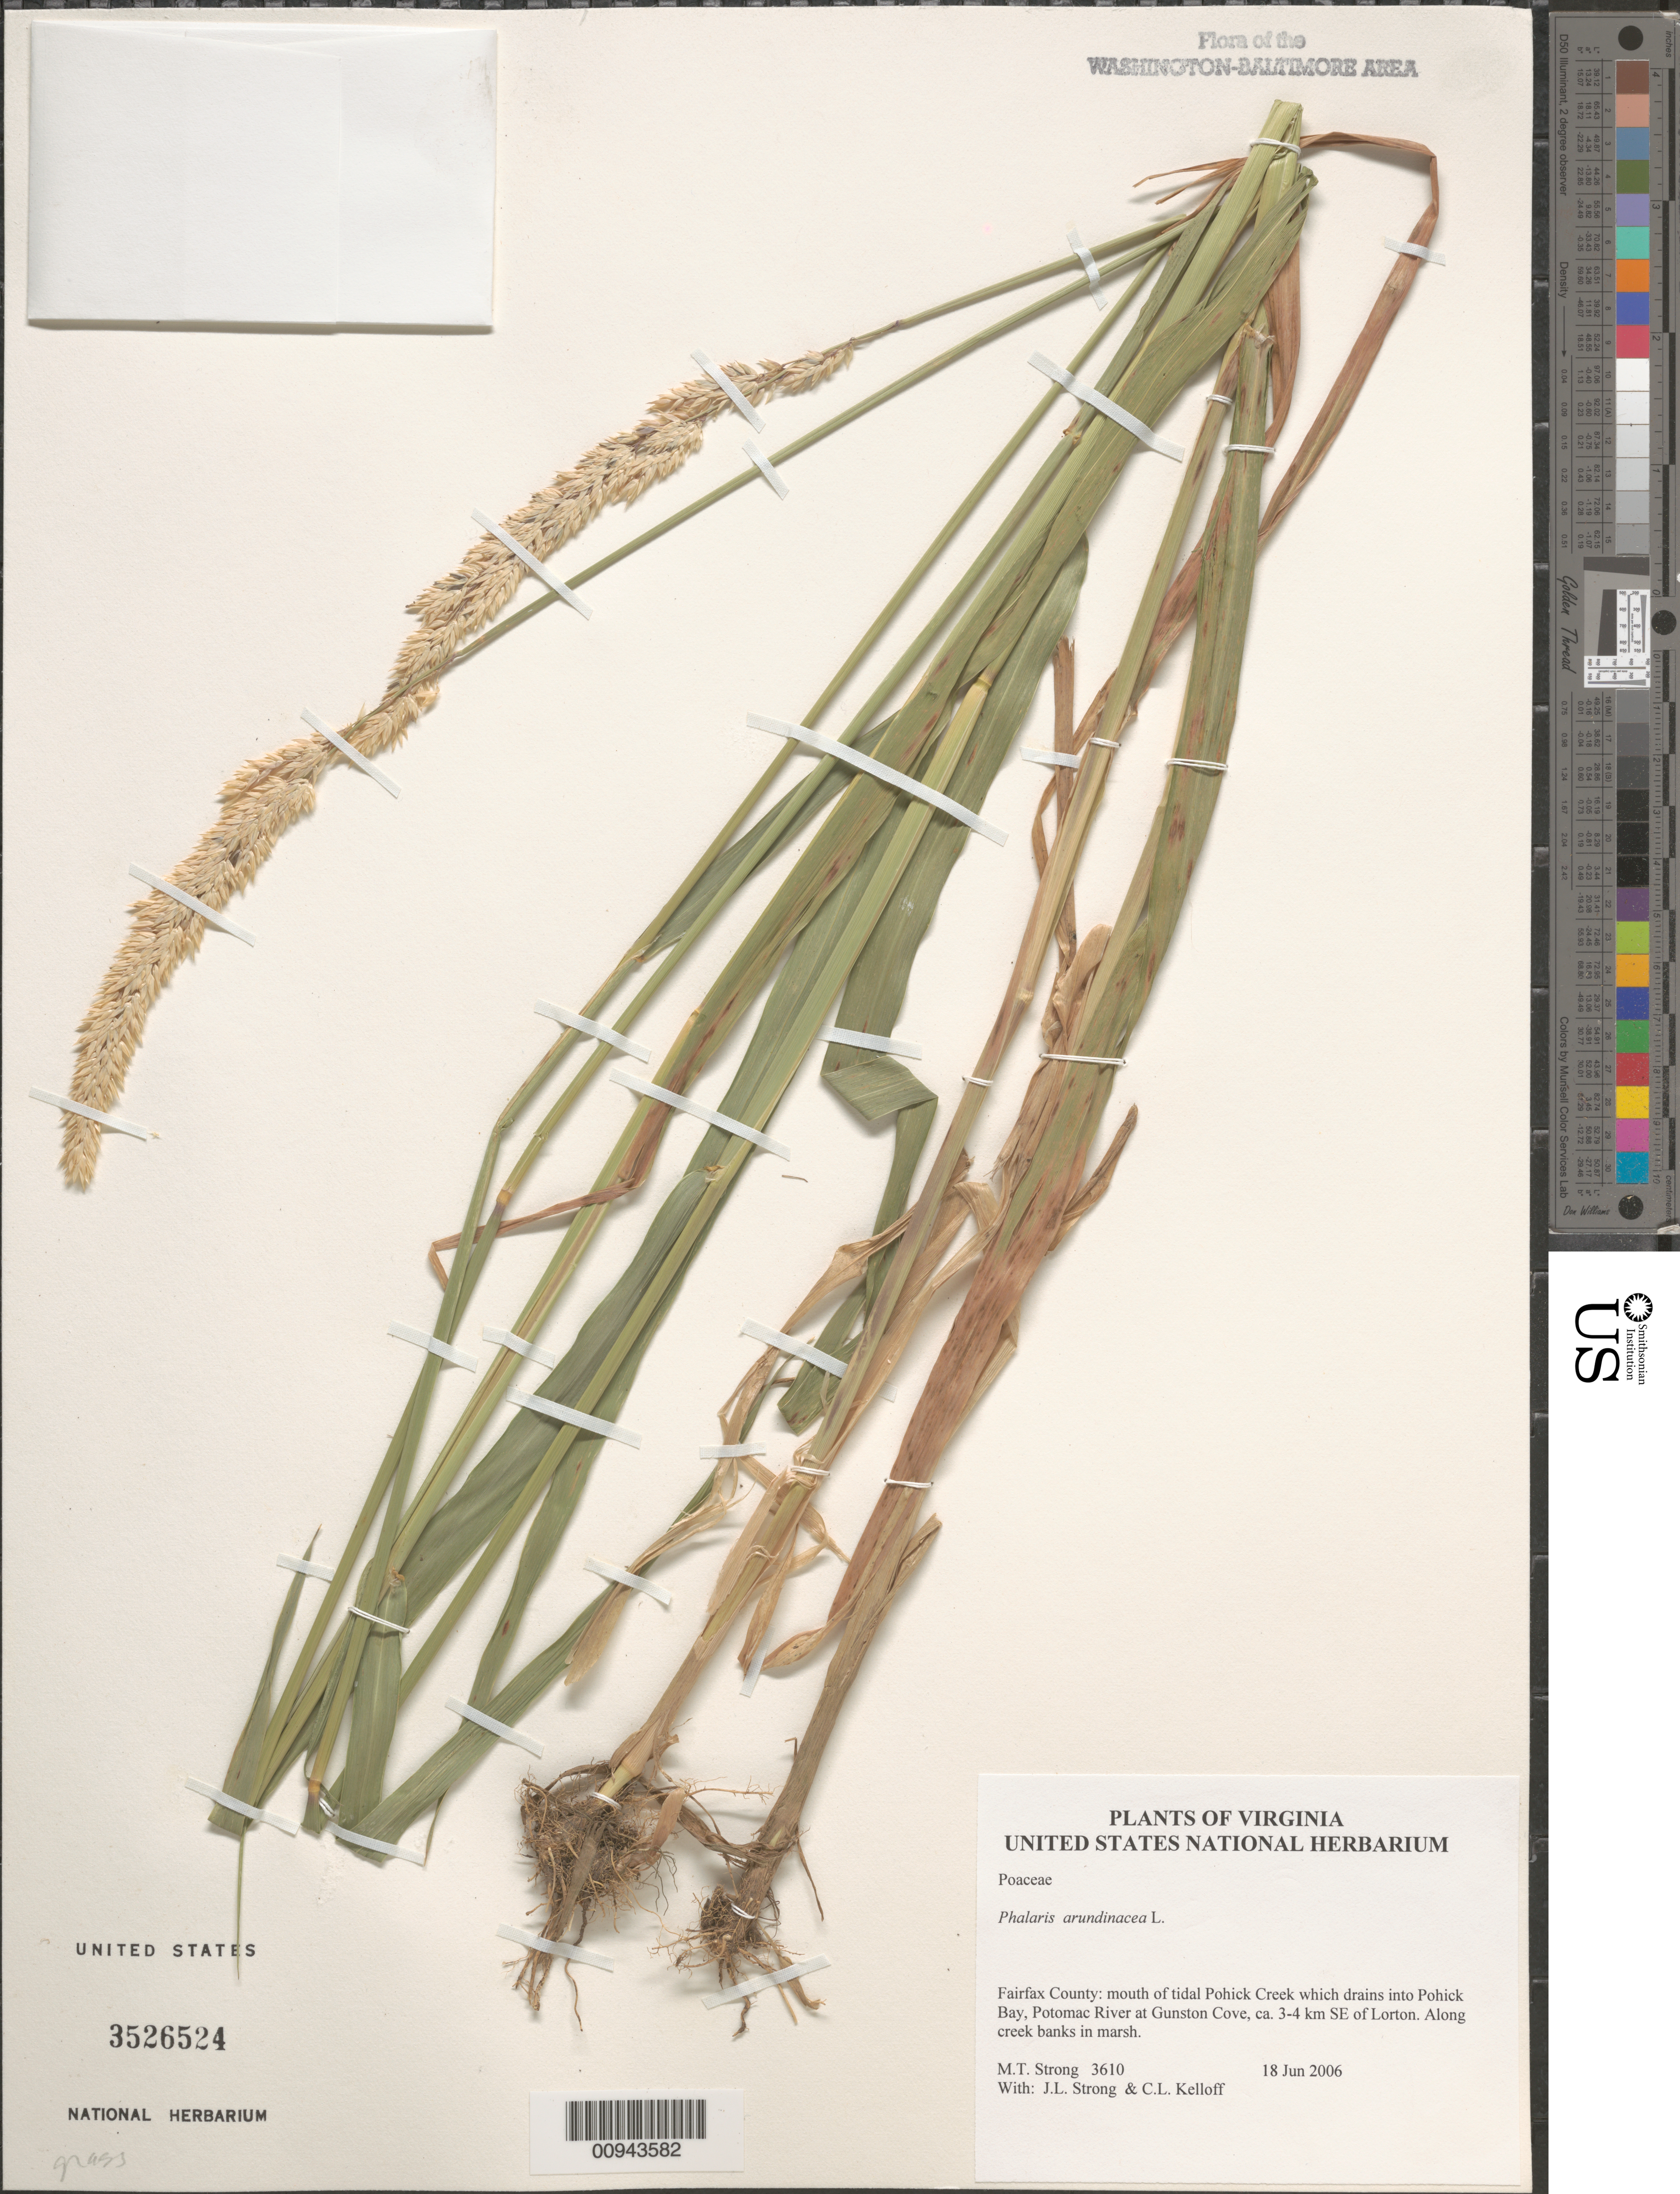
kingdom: Plantae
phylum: Tracheophyta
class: Liliopsida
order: Poales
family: Poaceae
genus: Phalaris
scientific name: Phalaris arundinacea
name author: L.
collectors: M. T. Strong, J. L. Strong & C. L. Kelloff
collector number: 3610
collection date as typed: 18 Jun 2006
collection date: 2006-06-18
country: United States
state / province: Virginia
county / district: Fairfax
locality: mouth of tidal Pohick Creek, which drains in to Pohick Bay, Potomac River at Gunston Cove, ca. 3-4 km SE of Lorton.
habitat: Along creek banks in marsh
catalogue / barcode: US 3526524